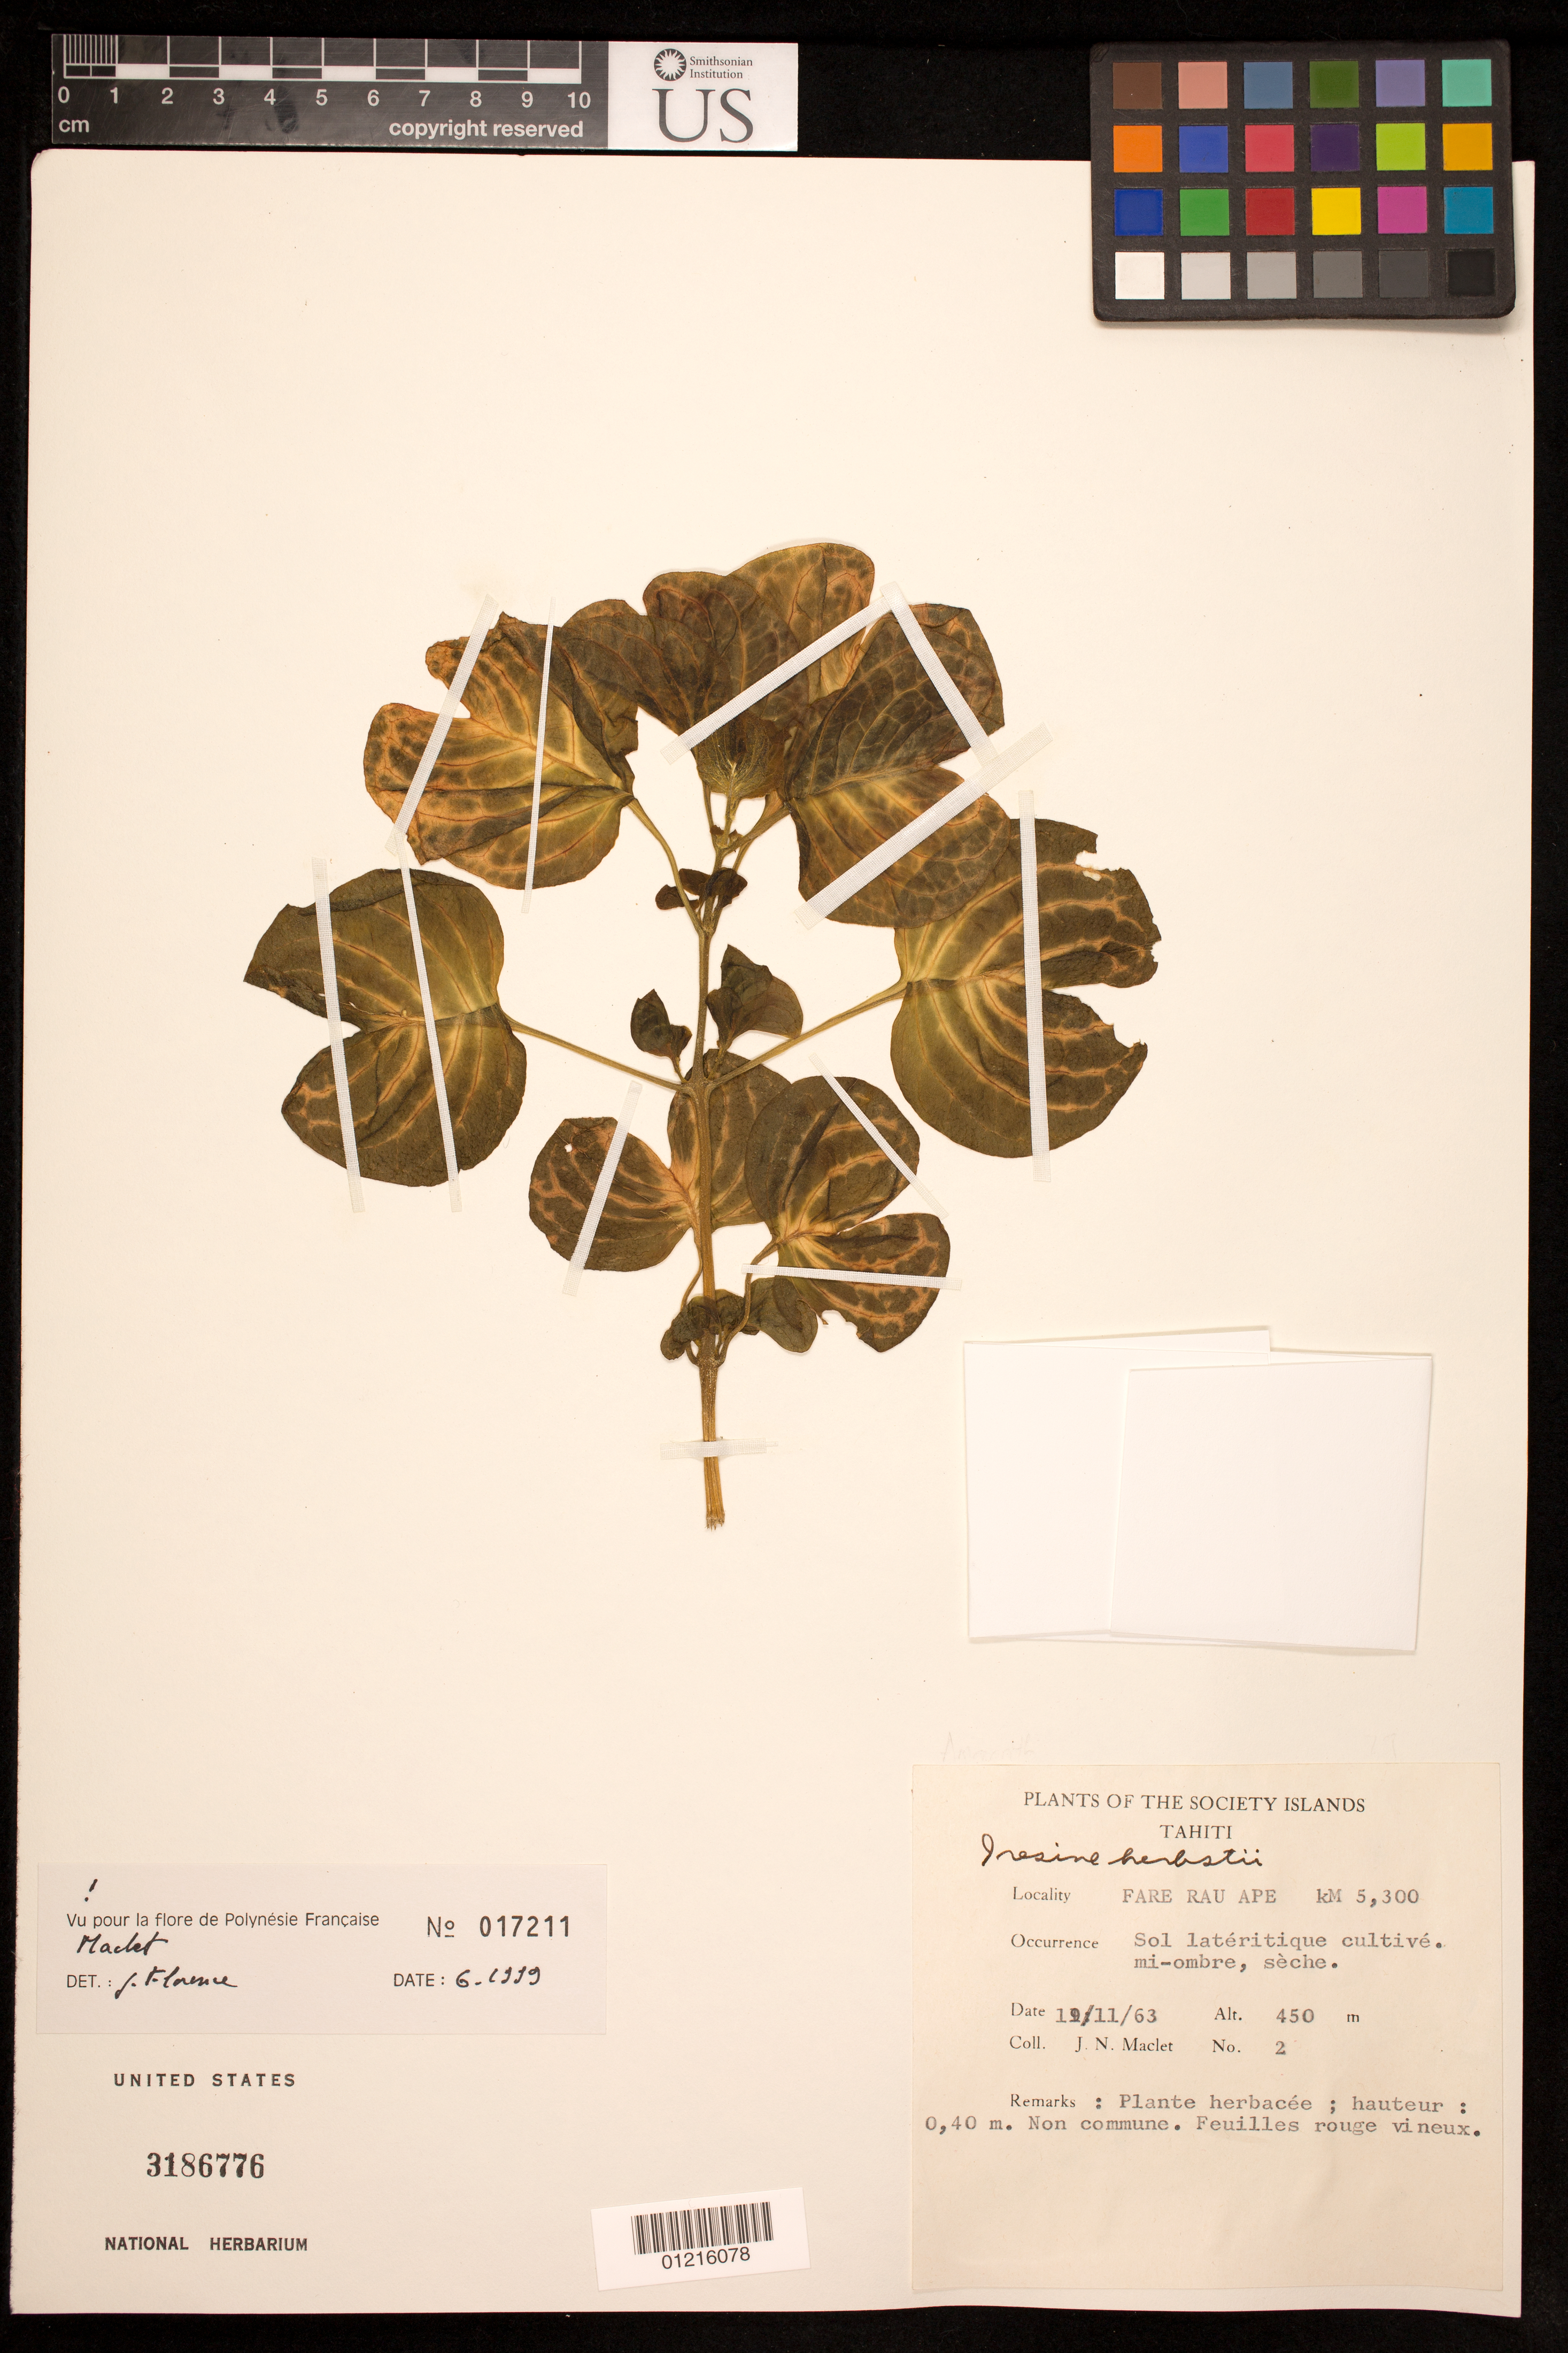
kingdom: Plantae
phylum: Tracheophyta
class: Magnoliopsida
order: Caryophyllales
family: Amaranthaceae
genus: Iresine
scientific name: Iresine herbstii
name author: Hook.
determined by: Florence, J.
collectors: J. Maclet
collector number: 2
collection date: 1963-11-12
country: French Polynesia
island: Tahiti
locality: Fare Rau Ape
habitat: mi-ombre, sechè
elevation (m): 450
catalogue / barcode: US 3186776